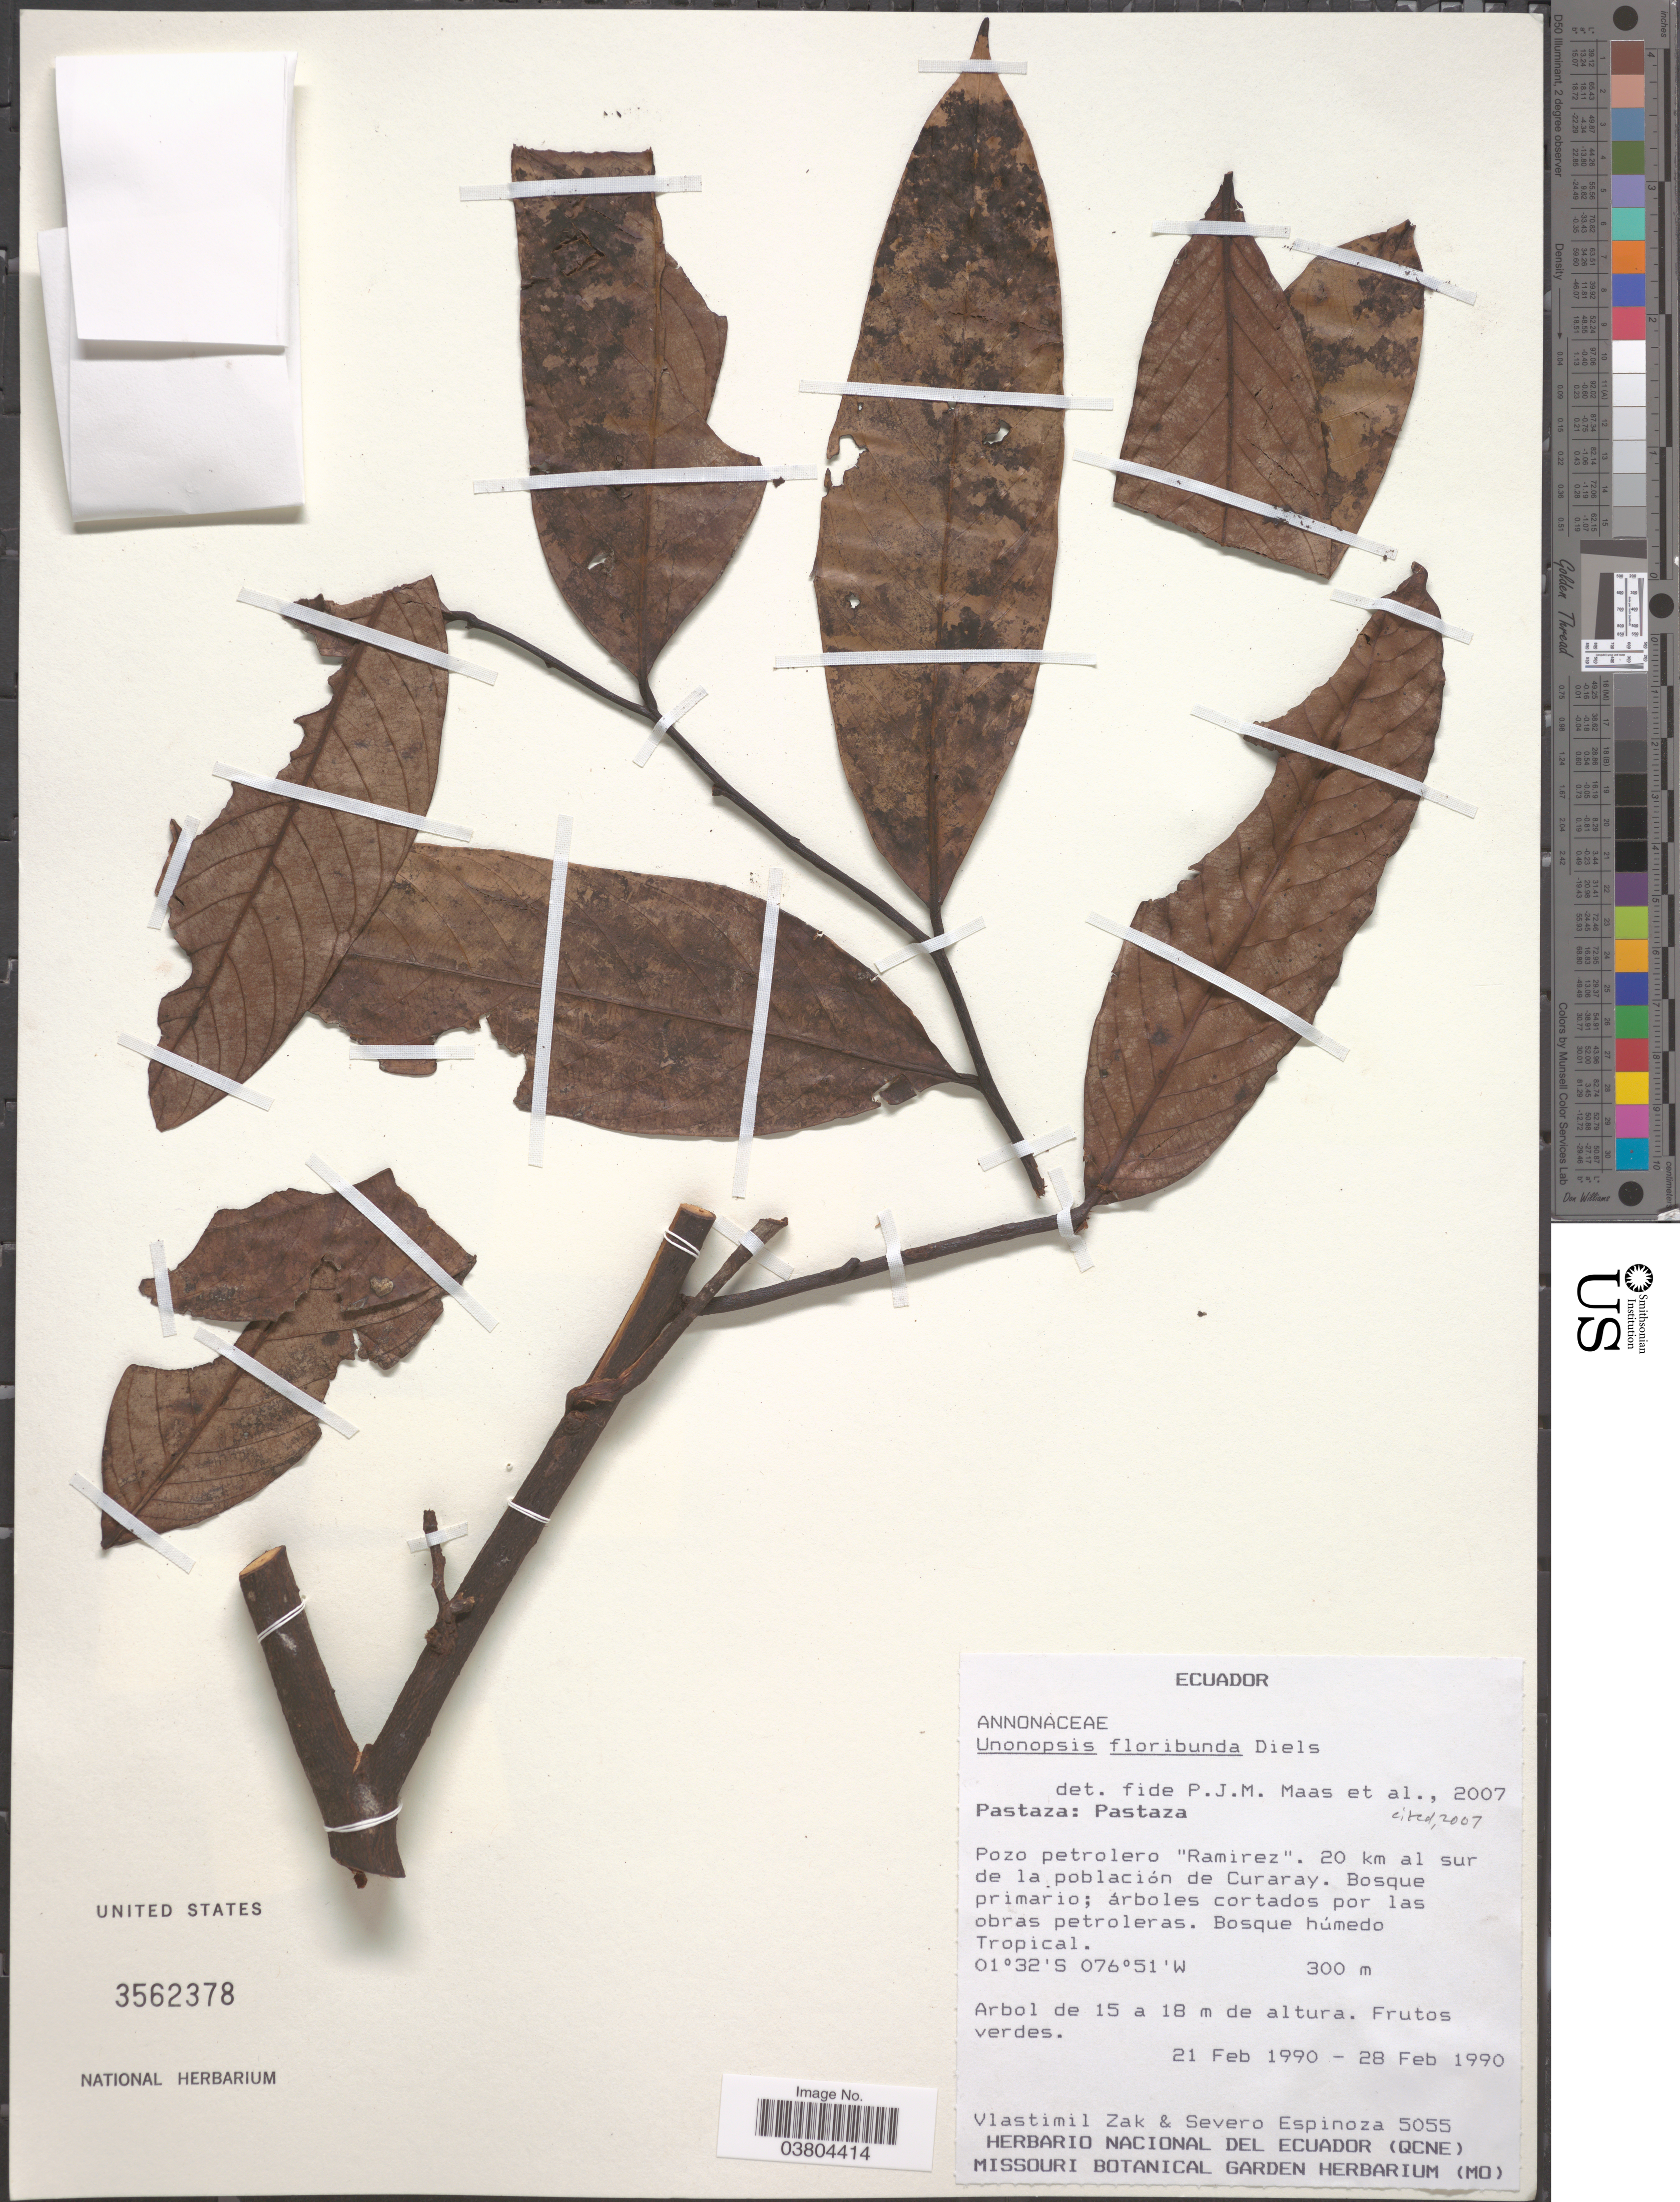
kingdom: Plantae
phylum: Tracheophyta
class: Magnoliopsida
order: Magnoliales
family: Annonaceae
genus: Unonopsis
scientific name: Unonopsis floribunda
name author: Diels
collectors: V. Zak & S. Espinoza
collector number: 5055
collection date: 1990-02-21/1990-02-28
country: Ecuador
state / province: Pastaza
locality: Pastaza. Pozo petrolero "Ramirez". 20 km al sur de la población de Curaray.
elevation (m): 300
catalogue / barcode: US 3562378